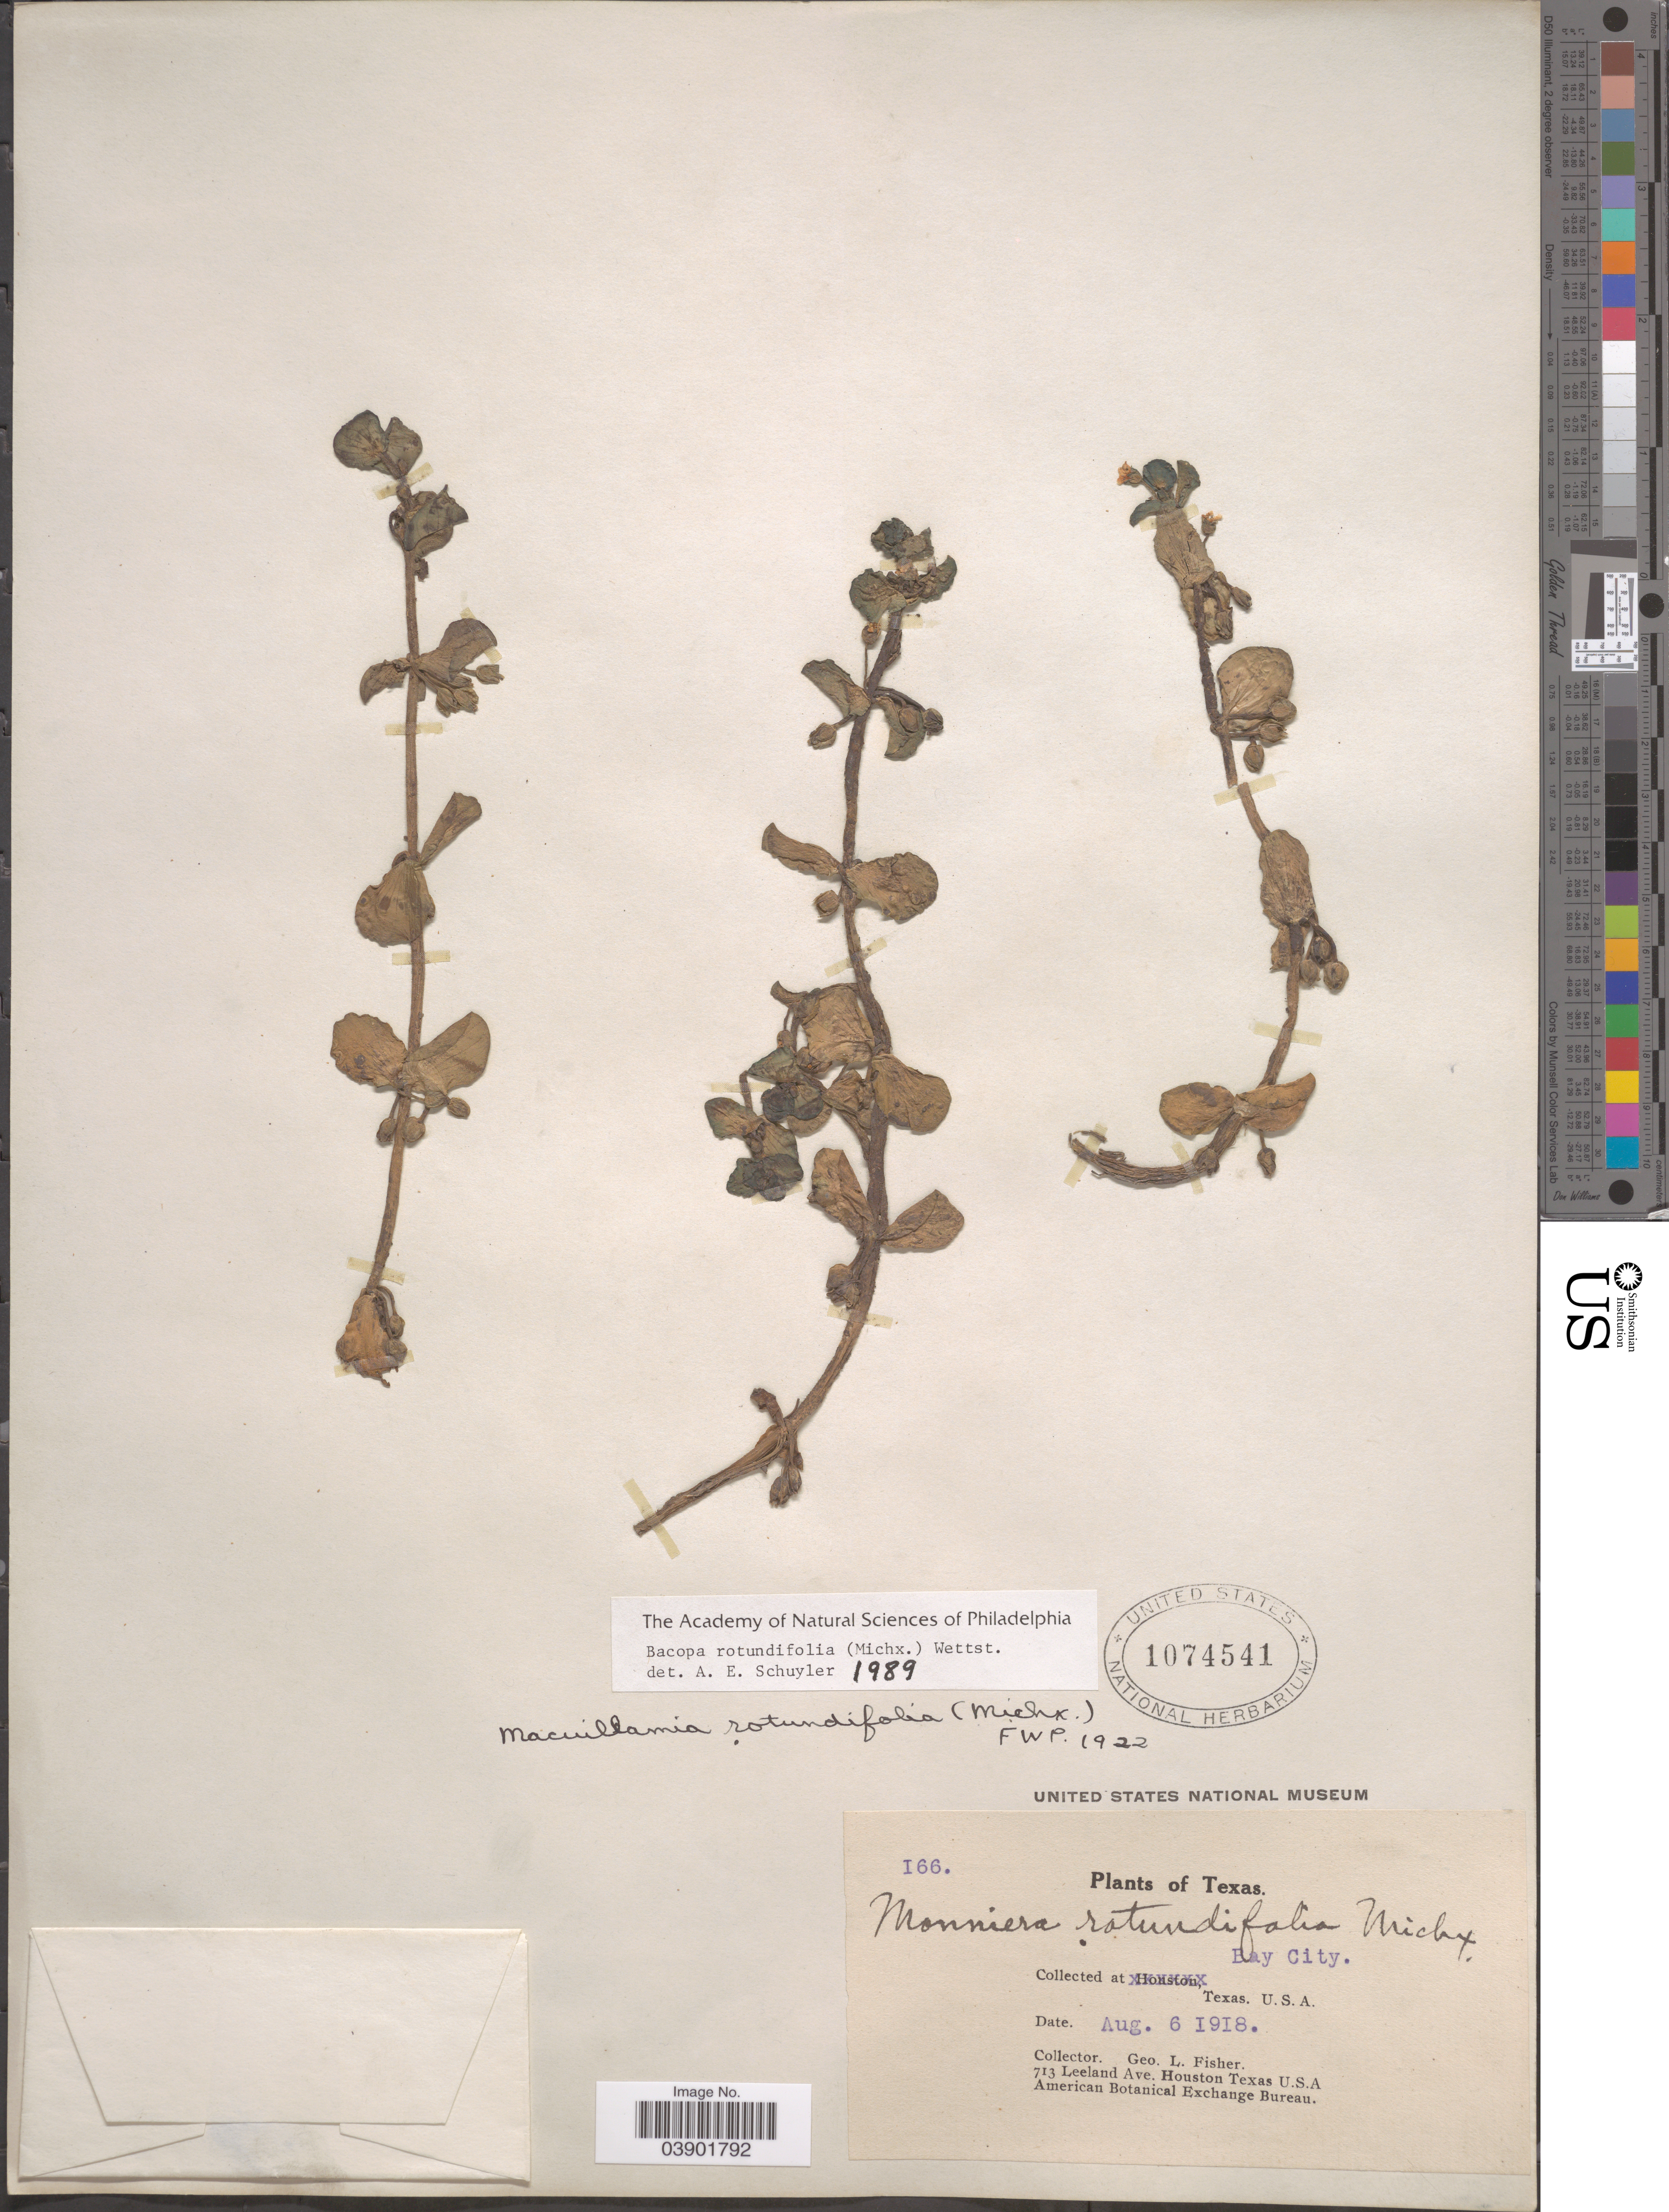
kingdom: Plantae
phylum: Tracheophyta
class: Magnoliopsida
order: Lamiales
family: Plantaginaceae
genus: Bacopa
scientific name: Bacopa rotundifolia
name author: (Michx.) Wettst.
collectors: G. L. Fisher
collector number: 166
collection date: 1918-08-06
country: United States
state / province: Texas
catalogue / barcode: US 1074541